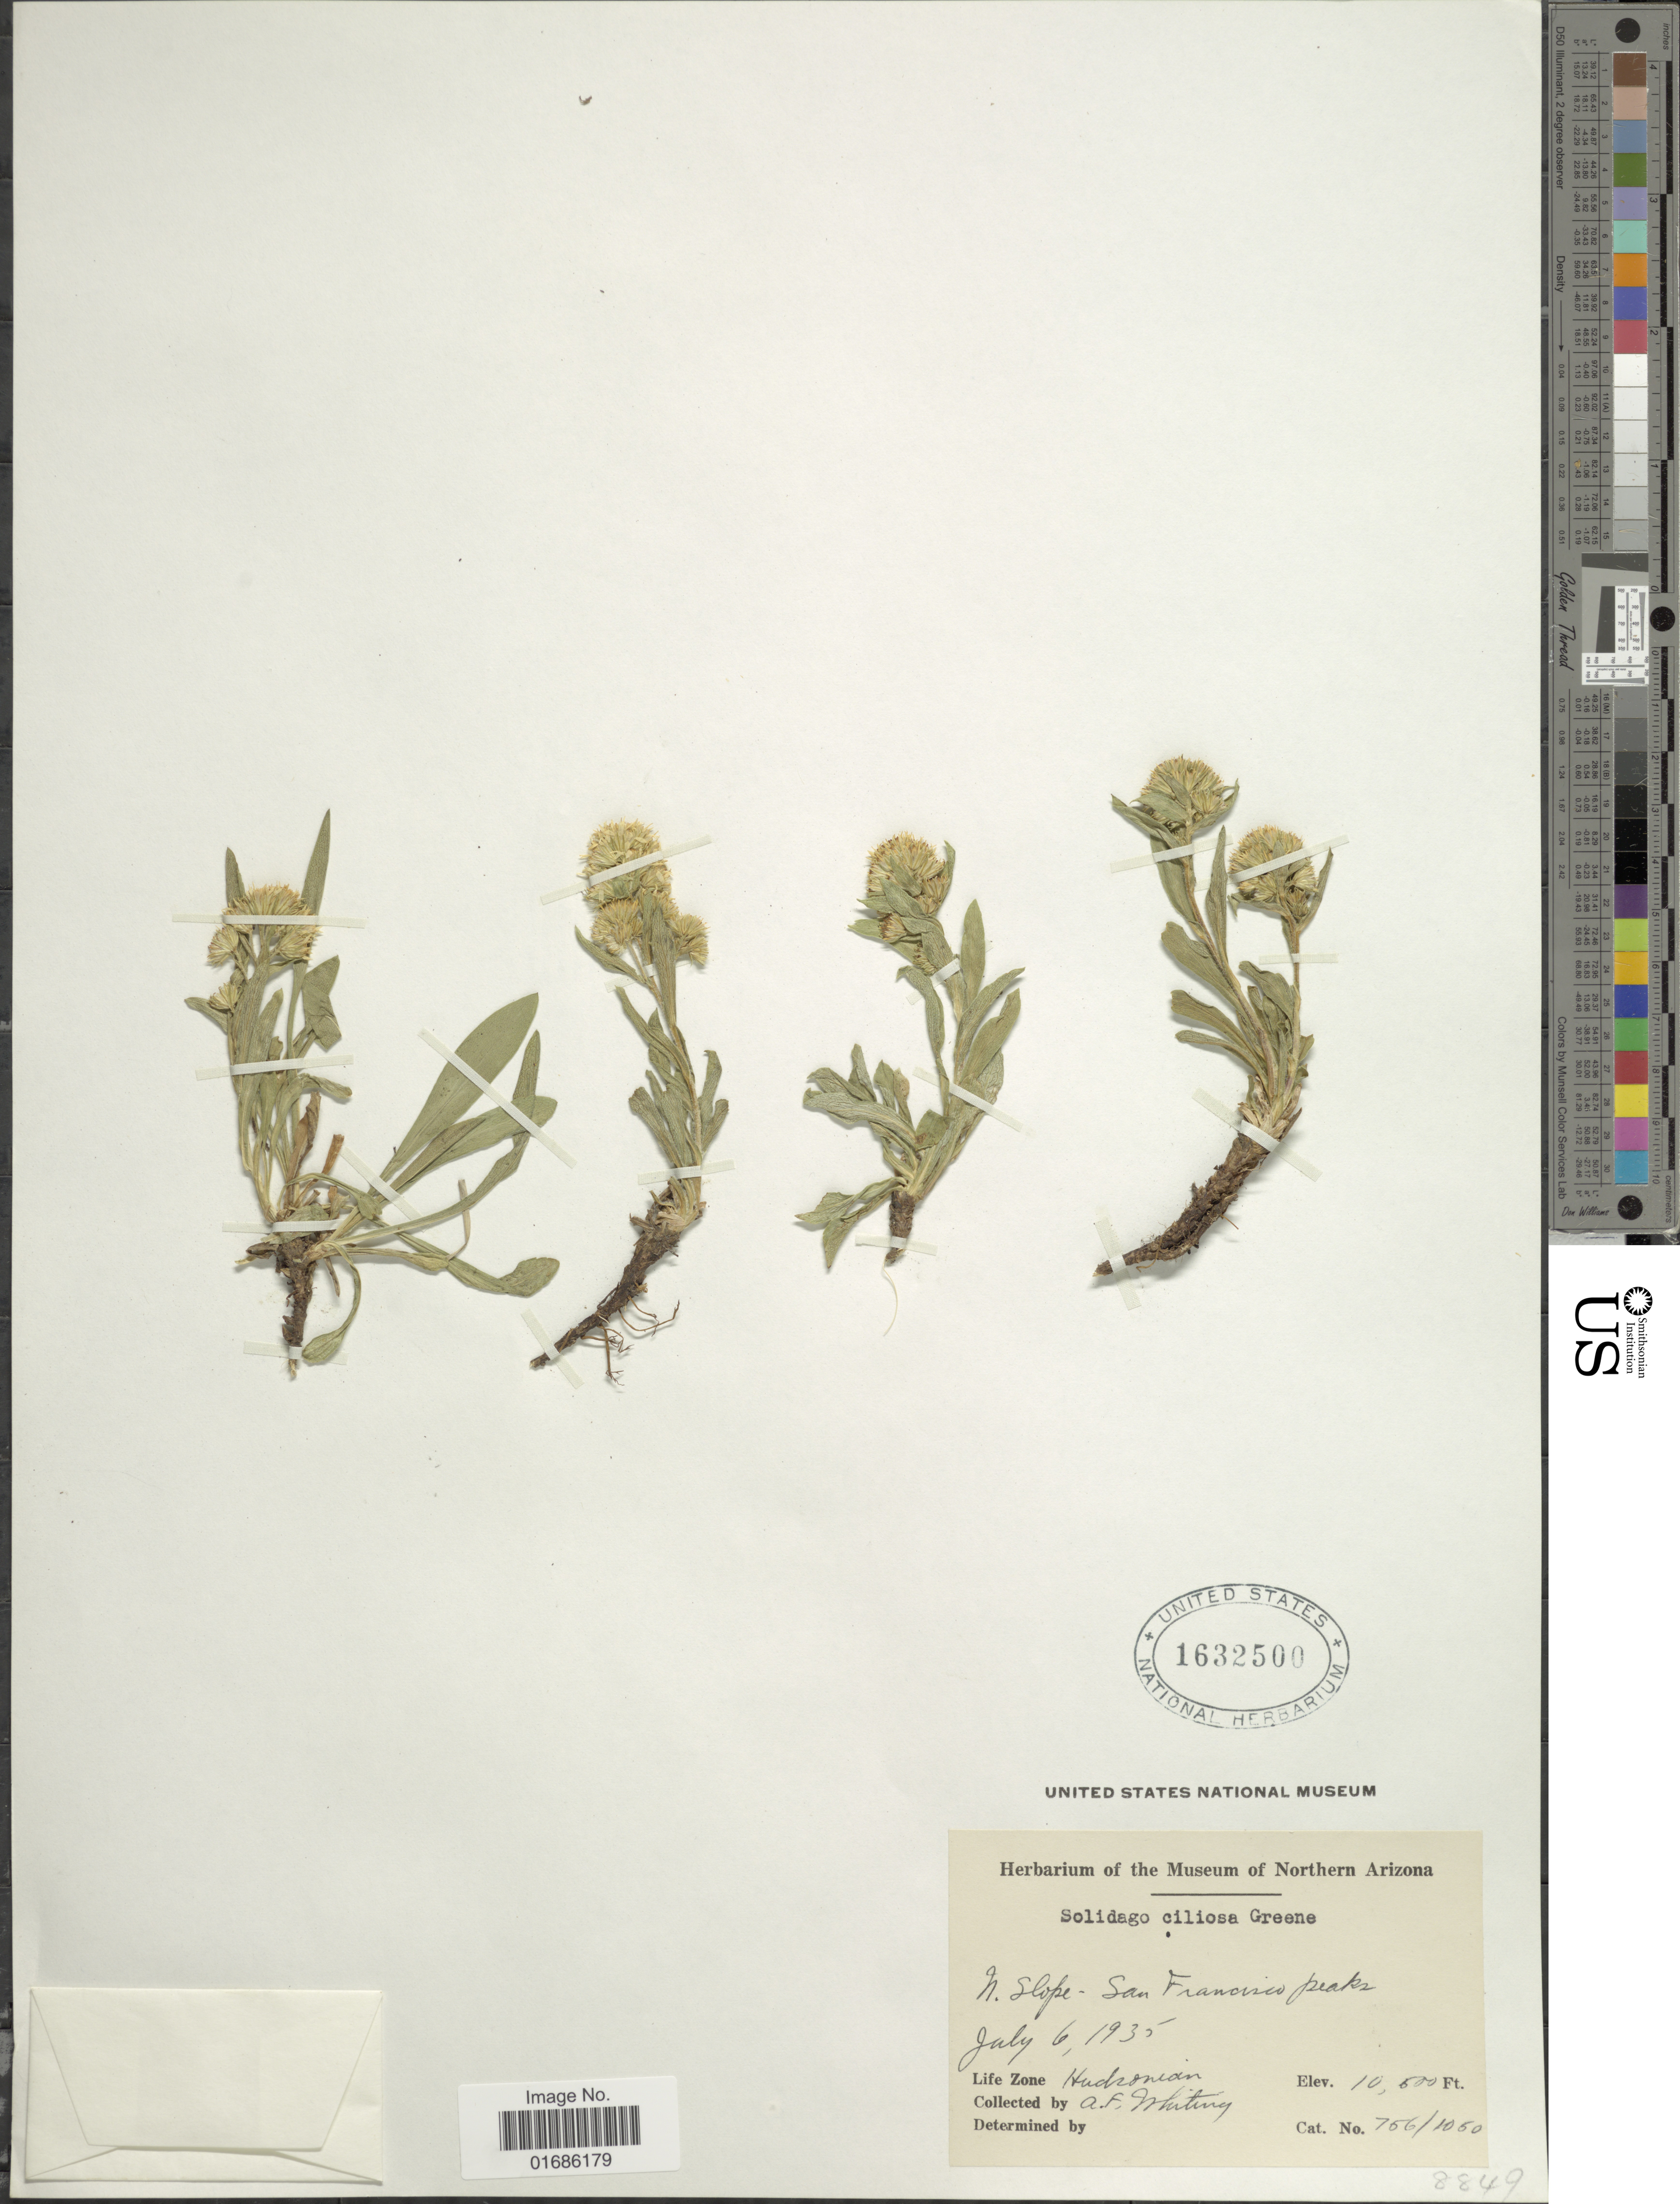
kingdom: Plantae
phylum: Tracheophyta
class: Magnoliopsida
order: Asterales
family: Asteraceae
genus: Solidago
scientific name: Solidago ciliosa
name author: Greene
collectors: A. F. Whiting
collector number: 756/1050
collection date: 1935-07-06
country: United States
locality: N. slope, San Francisco Peaks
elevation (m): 3200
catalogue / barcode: US 1632500